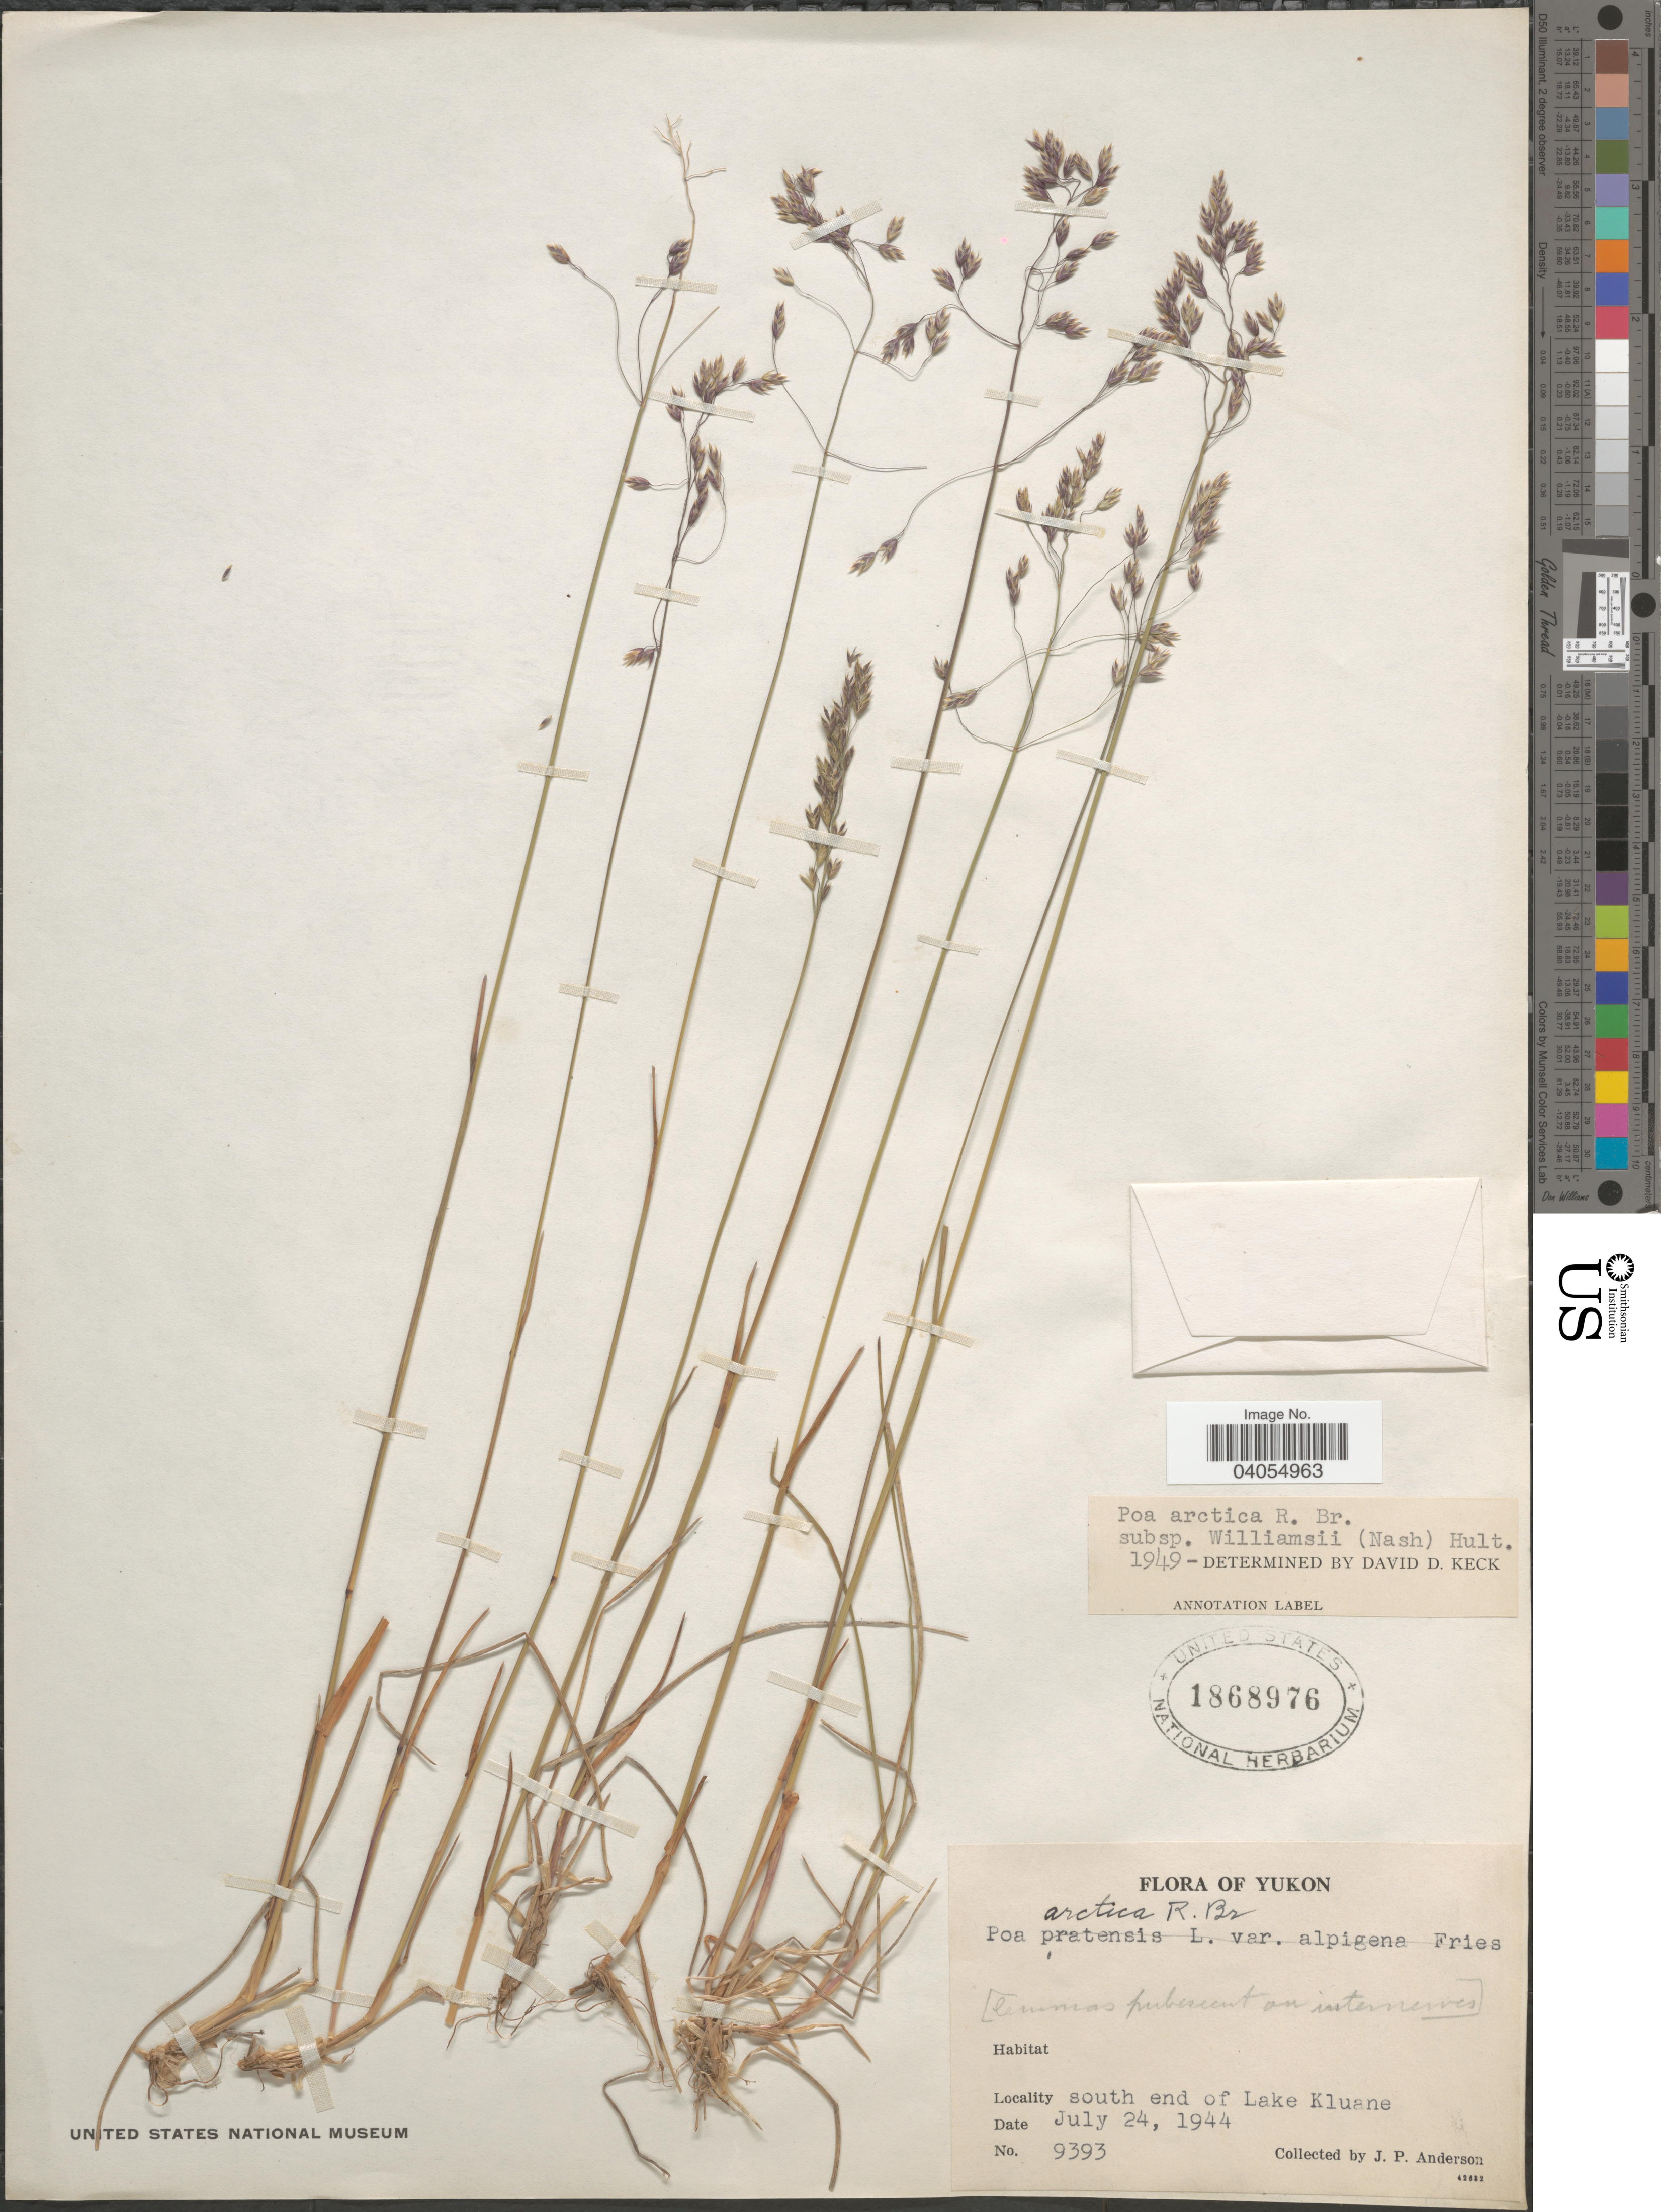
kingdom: Plantae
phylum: Tracheophyta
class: Liliopsida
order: Poales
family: Poaceae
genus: Poa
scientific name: Poa arctica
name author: R. Br.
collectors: J. P. Anderson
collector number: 9393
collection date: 1944-07-24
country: Canada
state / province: Yukon Territory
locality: South end of Lake Kluane.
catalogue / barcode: US 1868976